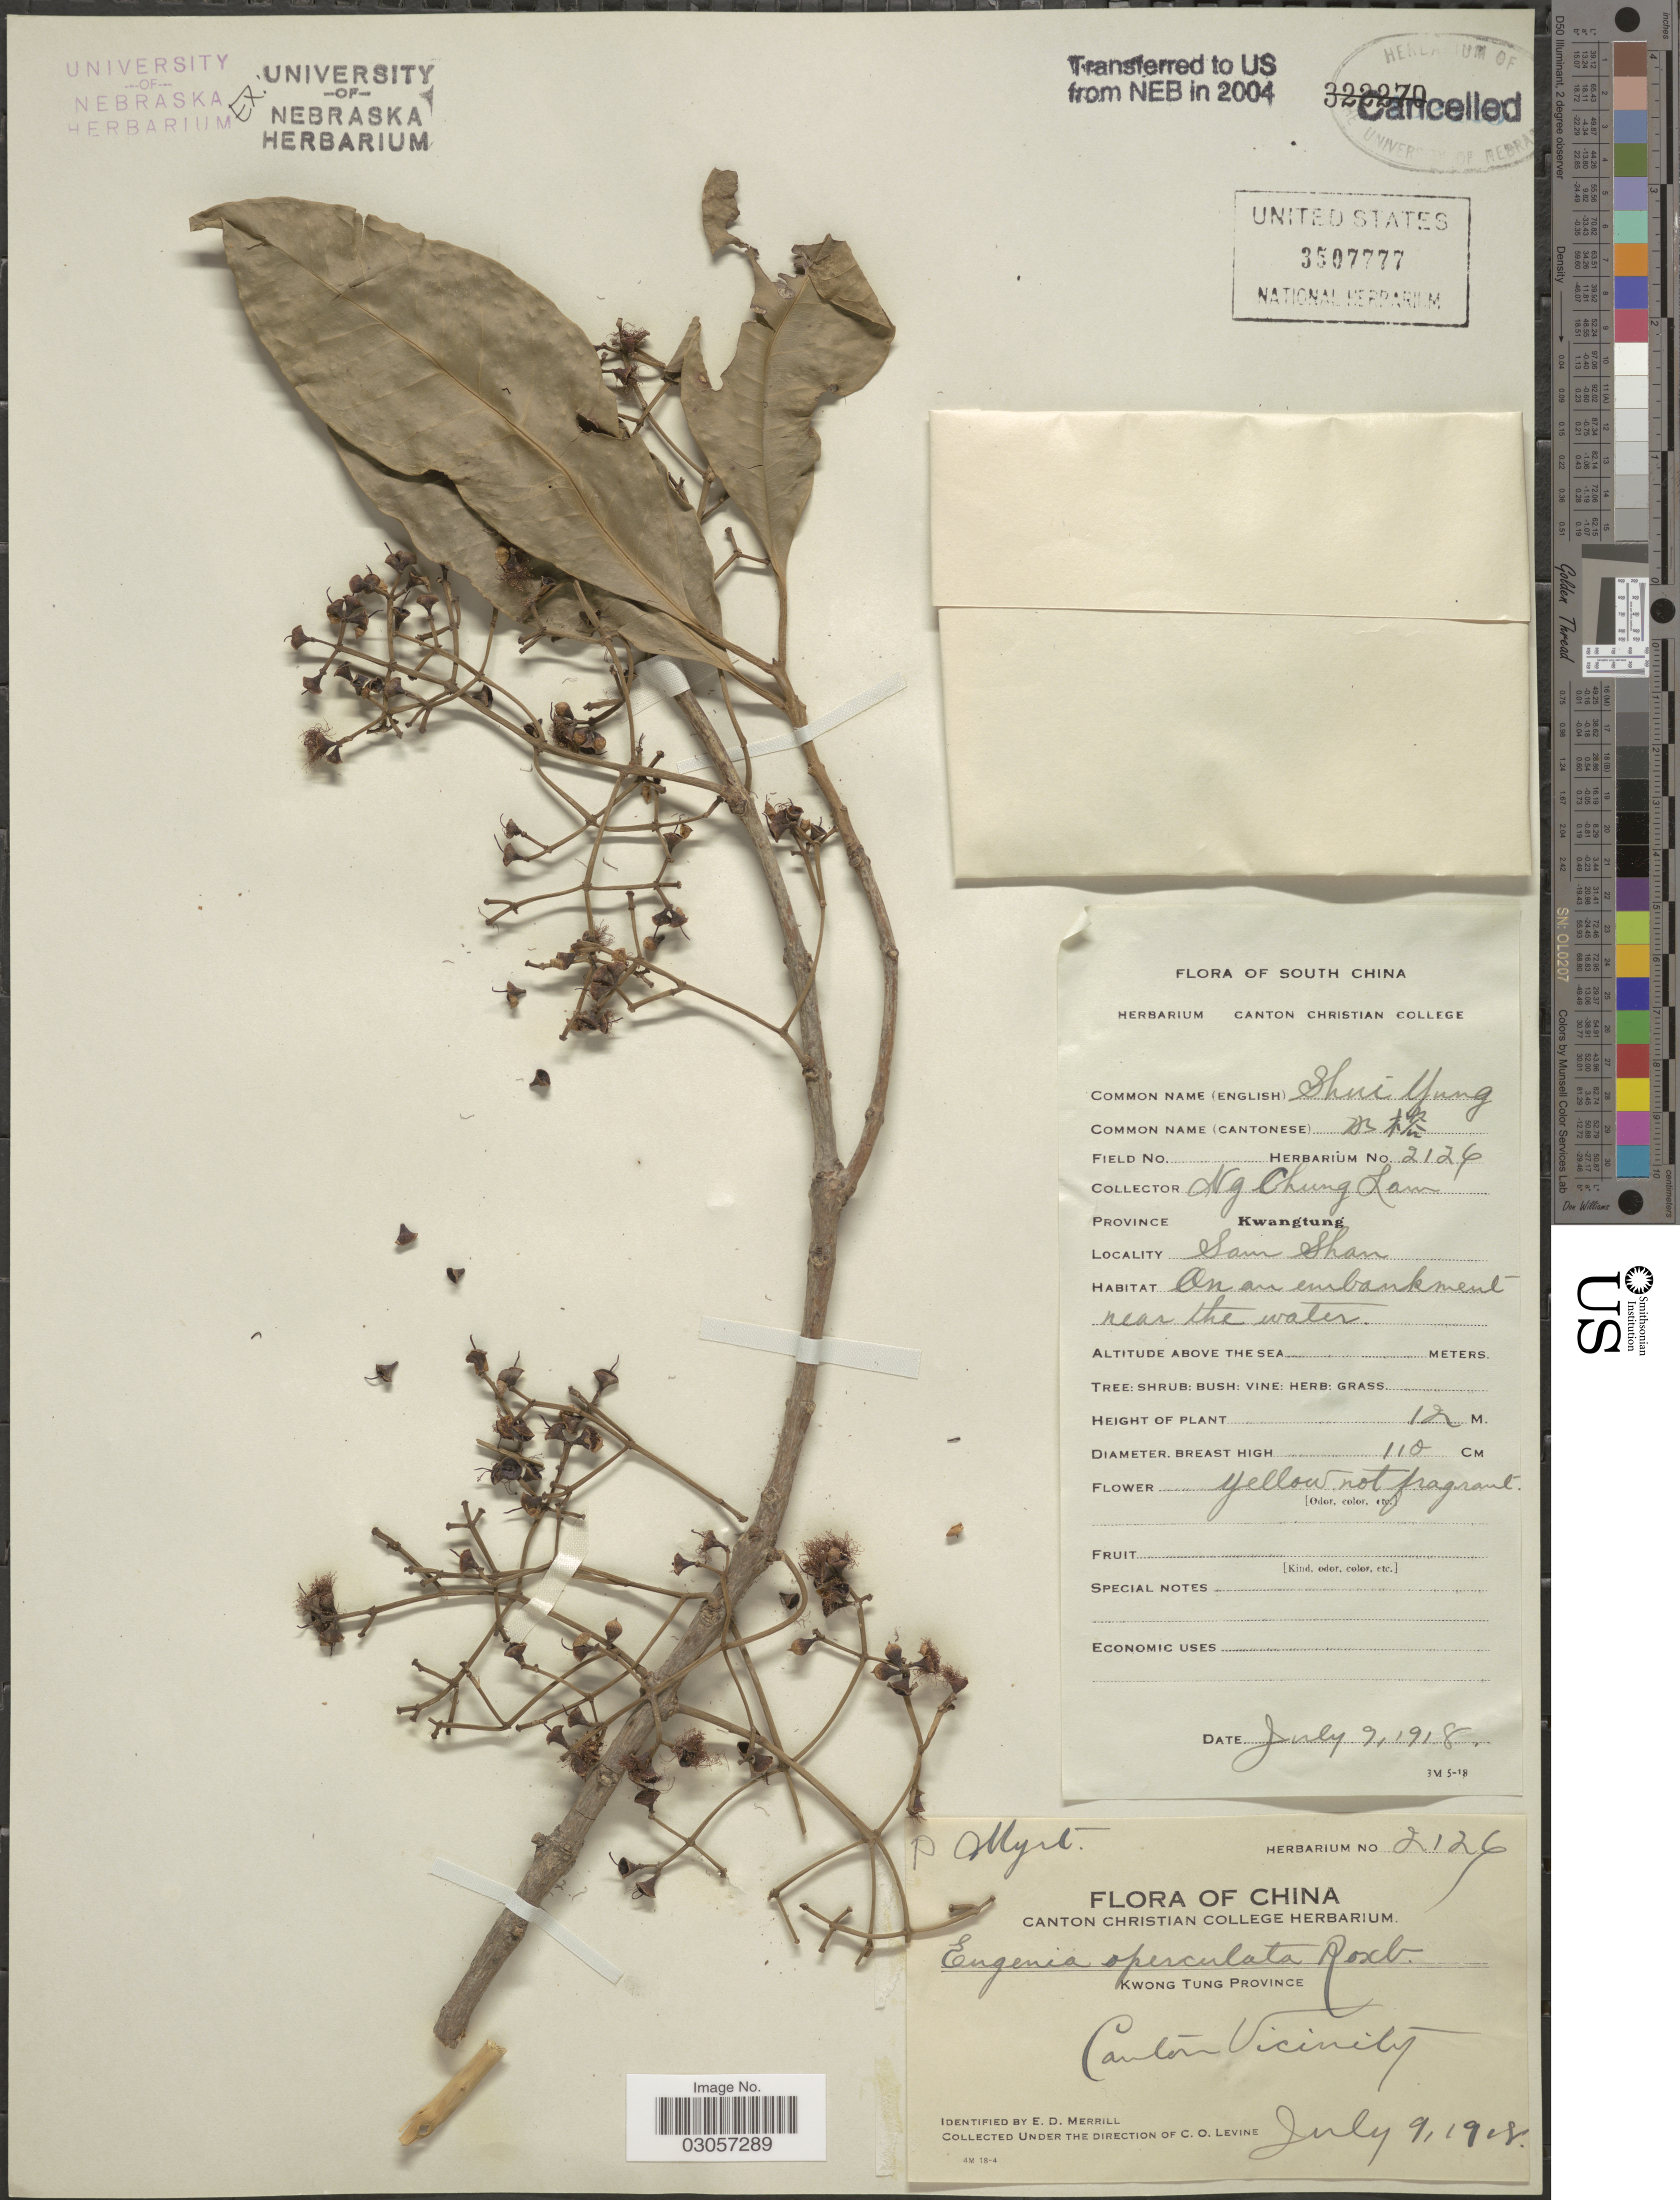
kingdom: Plantae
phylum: Tracheophyta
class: Magnoliopsida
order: Myrtales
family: Myrtaceae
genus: Syzygium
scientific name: Syzygium nervosum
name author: DC.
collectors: N. C. Lam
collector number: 2126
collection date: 1918-07-09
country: China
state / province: Guangdong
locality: Kwong Tung Province, Canton Vicinity, Kwangtung, Sam Shan, On an embankment near the water.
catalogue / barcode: US 3507777